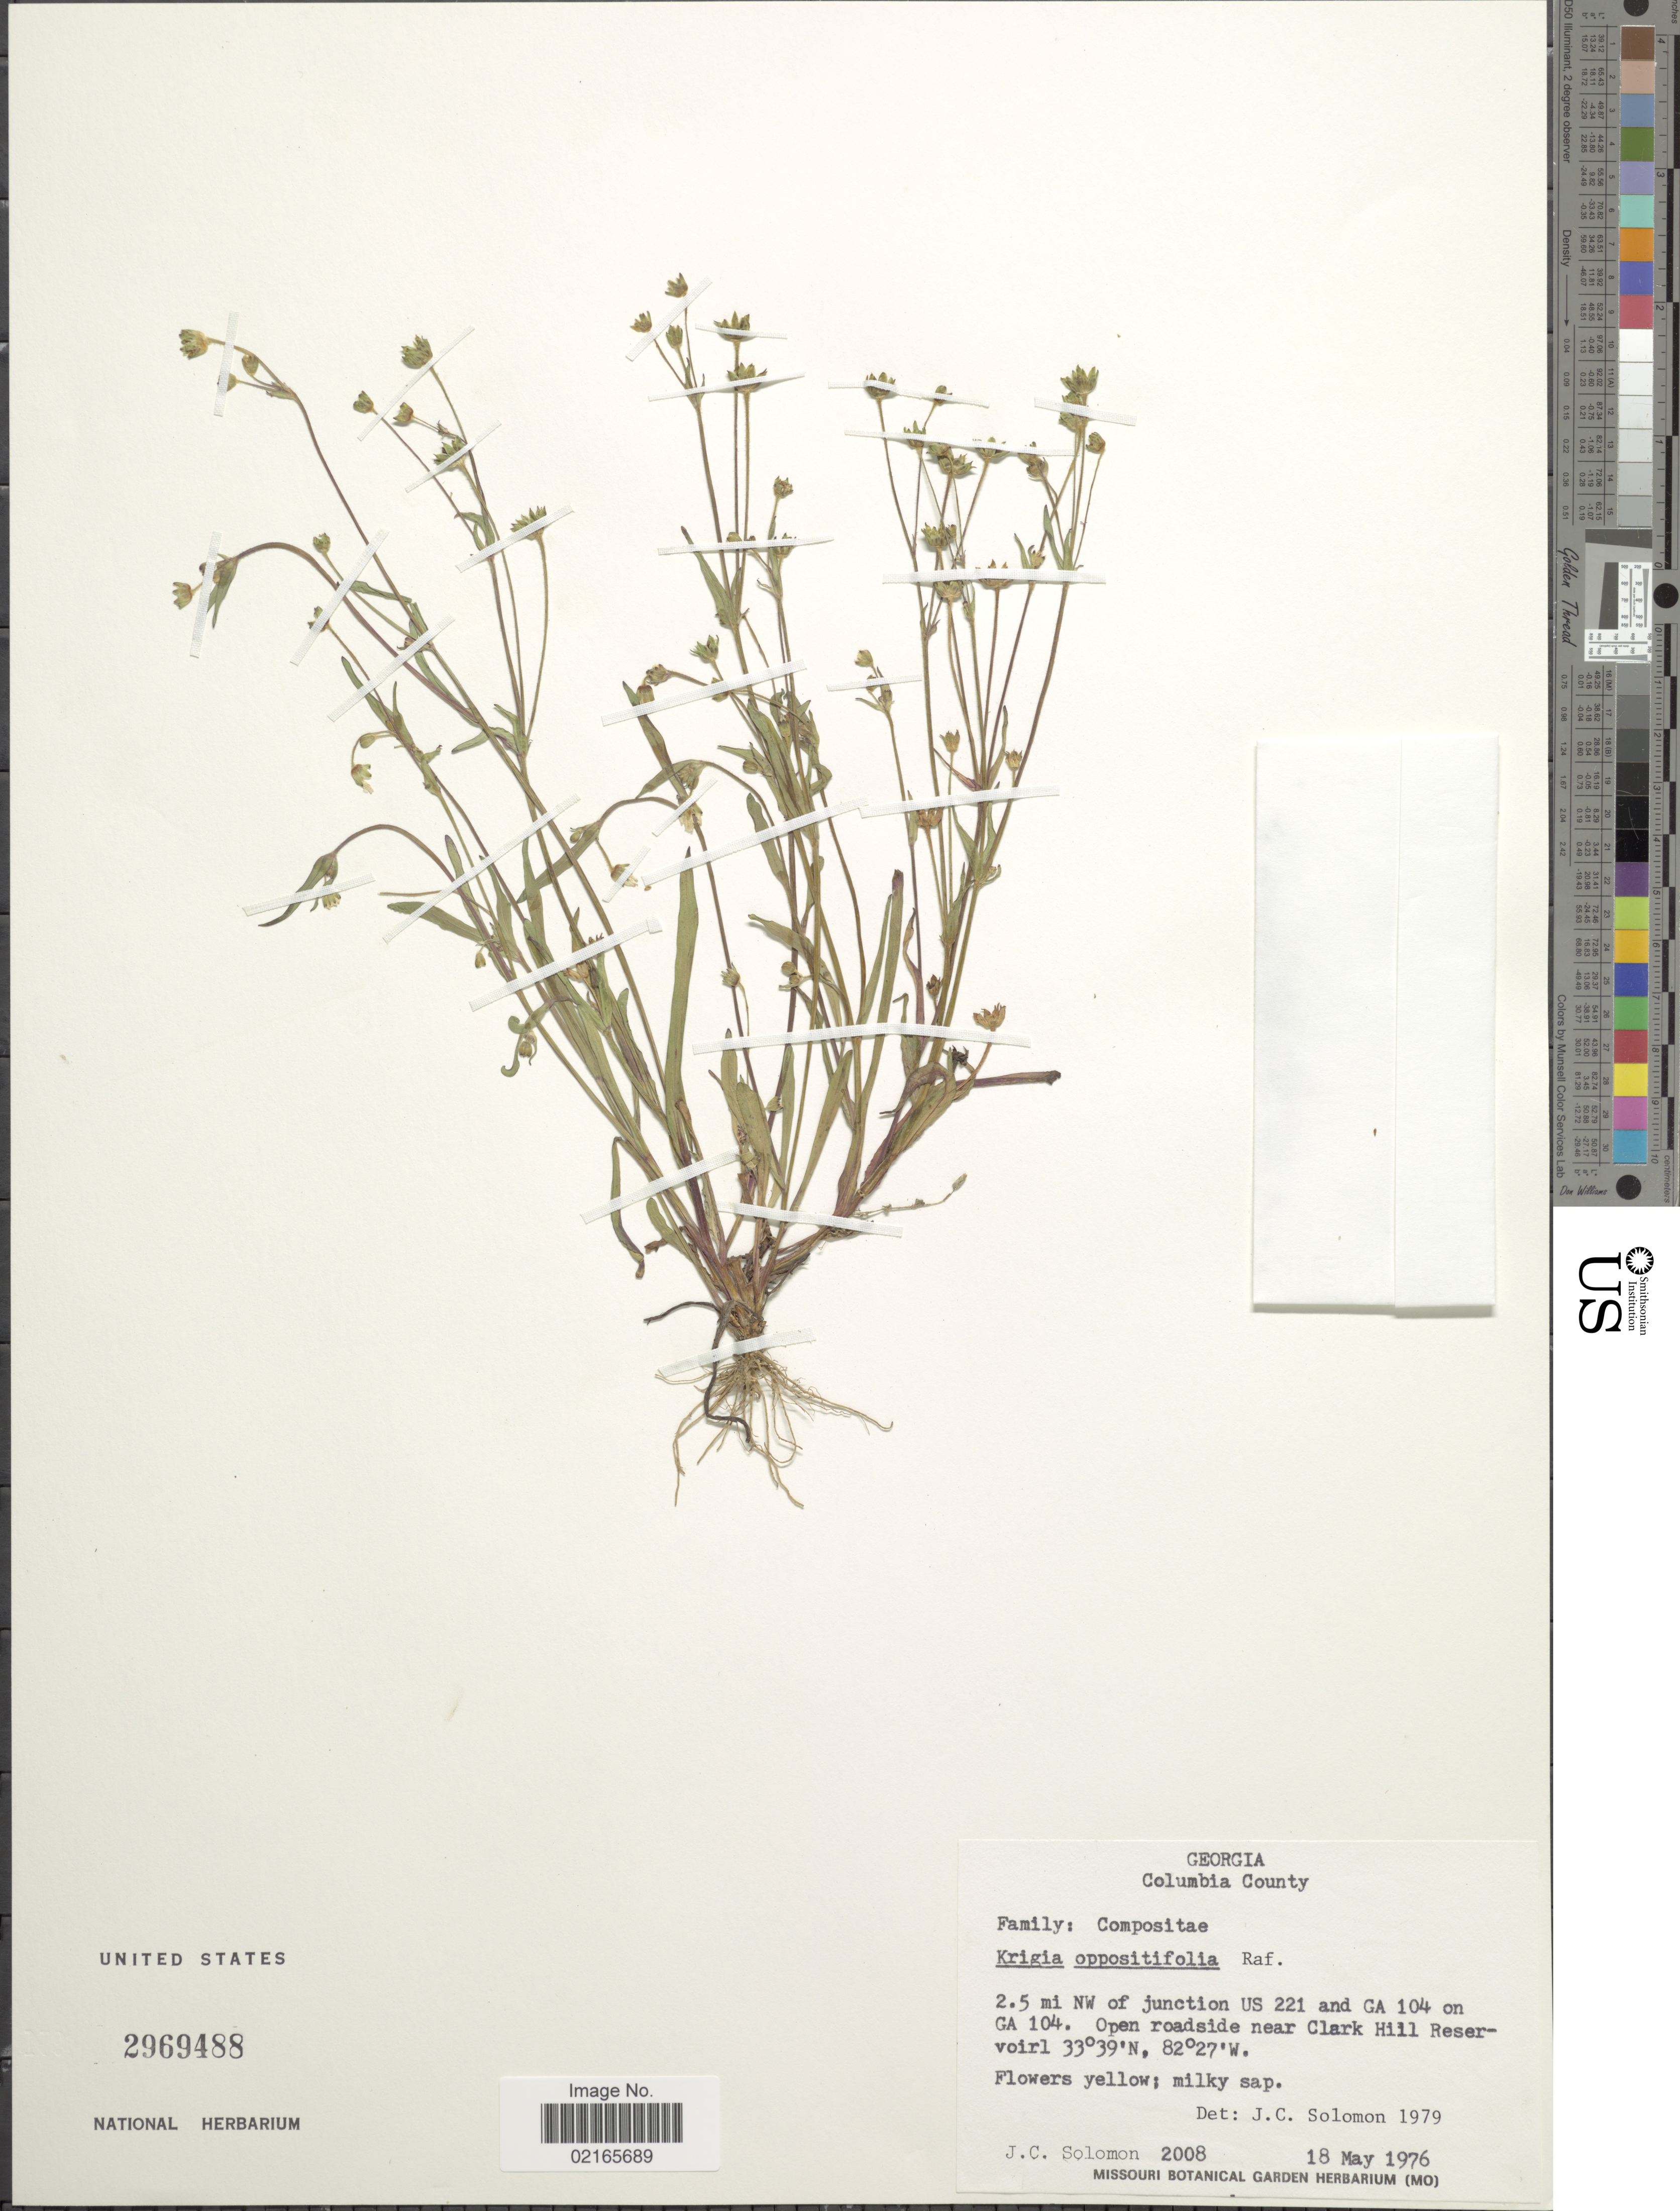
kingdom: Plantae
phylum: Tracheophyta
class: Magnoliopsida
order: Asterales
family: Asteraceae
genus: Krigia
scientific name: Krigia oppositifolia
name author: Raf.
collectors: J. C. Solomon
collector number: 2008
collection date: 1976-05-18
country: United States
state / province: Georgia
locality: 2.5 mi NW of junction US 221 and GA104 on GA 104, open roadside near Clark Hill Reservoir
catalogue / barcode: US 2969488